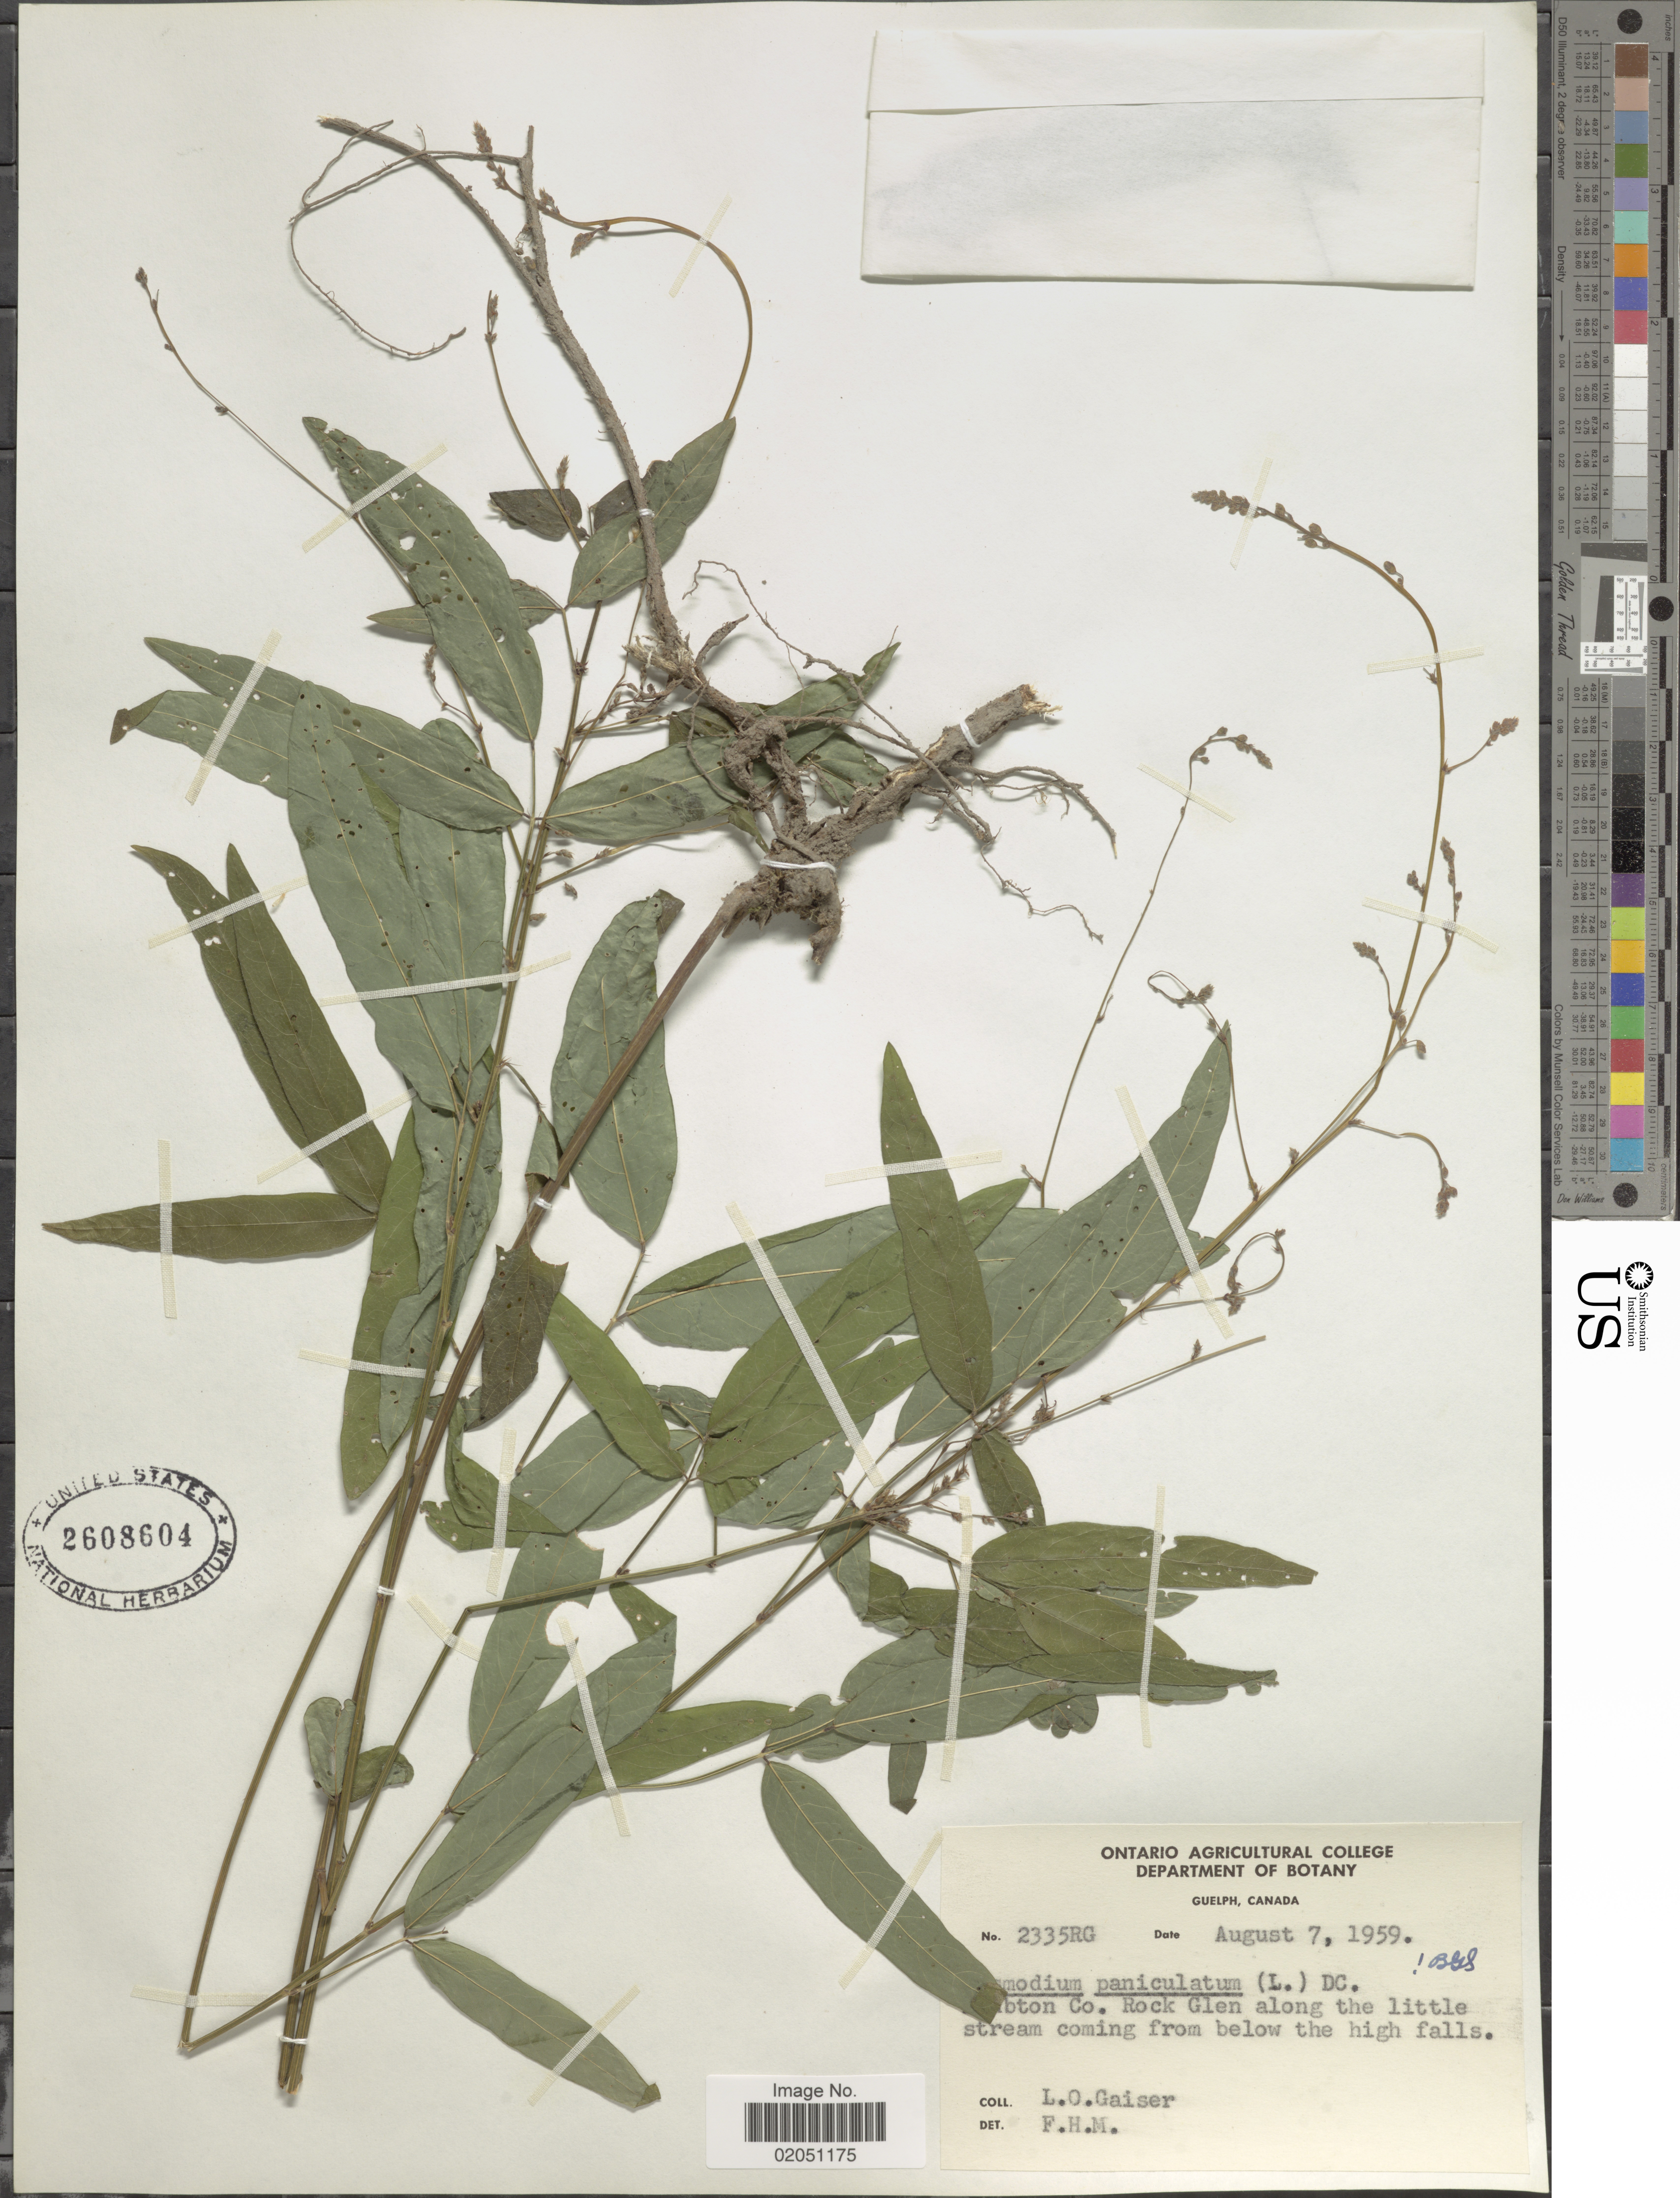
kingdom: Plantae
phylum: Tracheophyta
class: Magnoliopsida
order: Fabales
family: Fabaceae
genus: Desmodium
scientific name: Desmodium paniculatum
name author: (L.) DC.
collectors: L. Gaiser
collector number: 2335RG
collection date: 1959-08-07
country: Canada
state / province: Ontario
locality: Lambton Co. Rock Glen along the little stream coming from below the high falls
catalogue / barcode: US 2608604